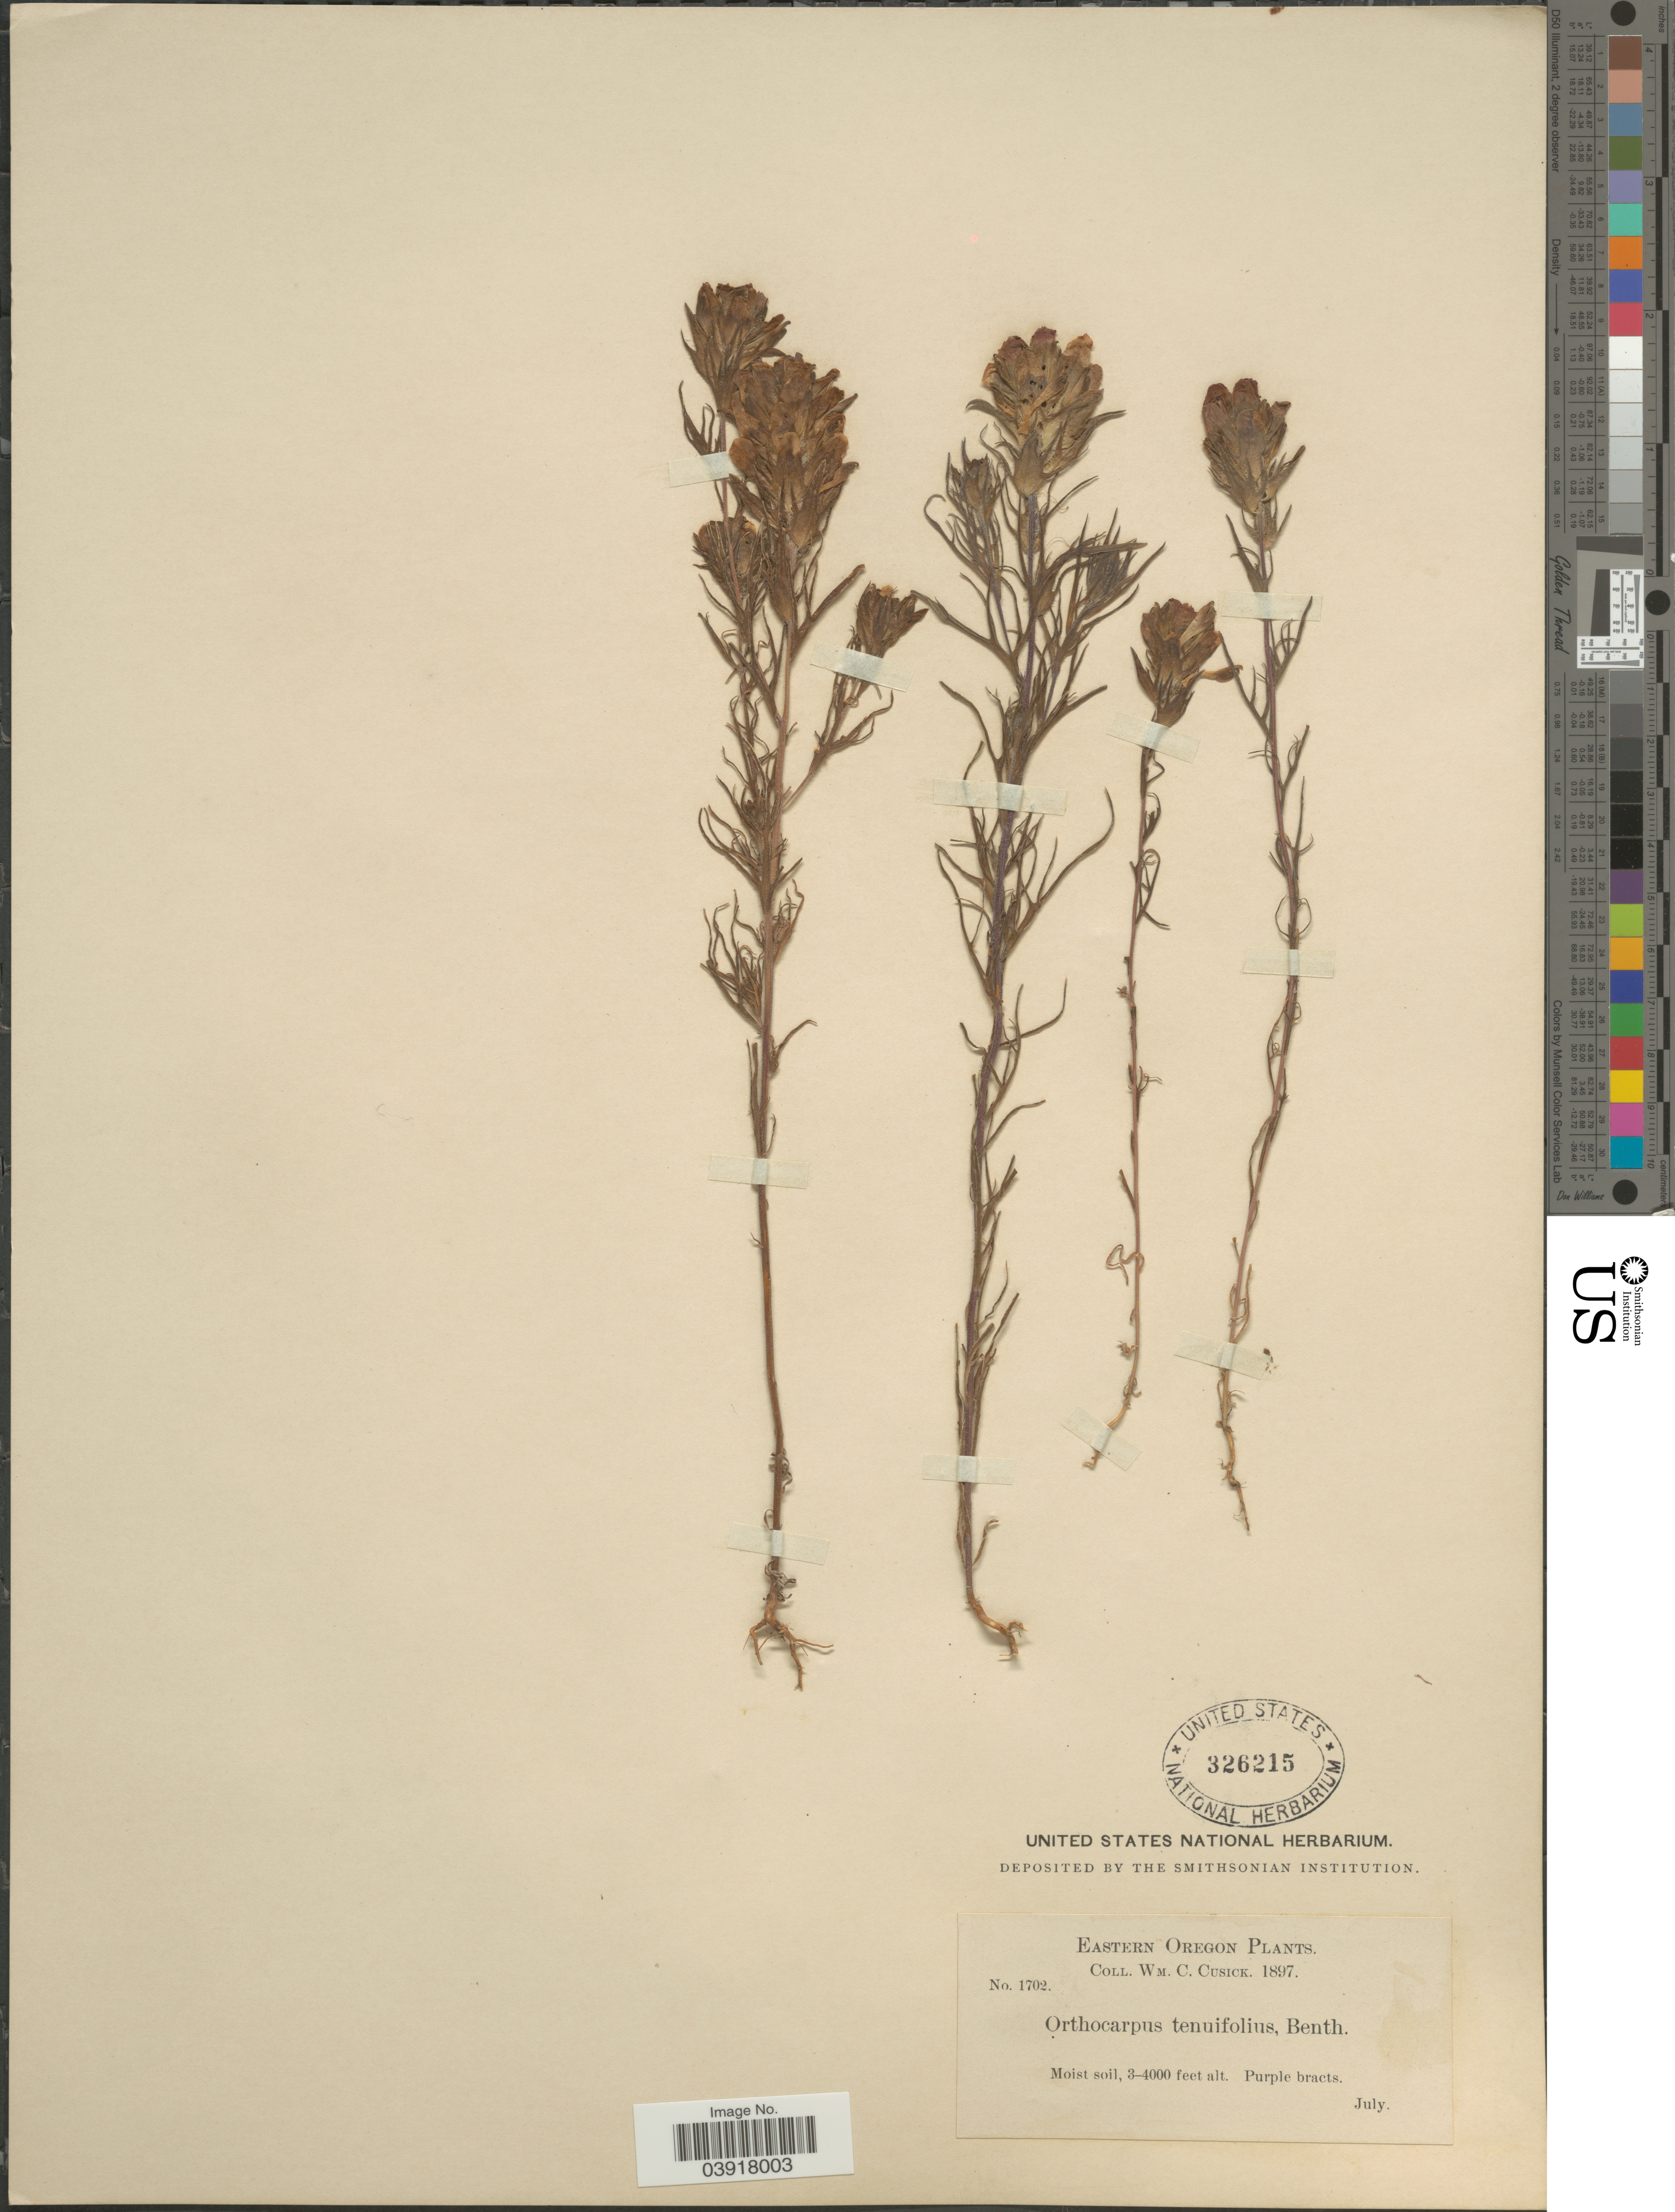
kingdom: Plantae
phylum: Tracheophyta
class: Magnoliopsida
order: Lamiales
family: Orobanchaceae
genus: Orthocarpus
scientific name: Orthocarpus tenuifolius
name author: (Pursh) Benth.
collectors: W. C. Cusick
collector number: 1702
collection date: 1897-07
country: United States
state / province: Oregon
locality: Eastern Oregon.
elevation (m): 914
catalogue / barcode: US 326215